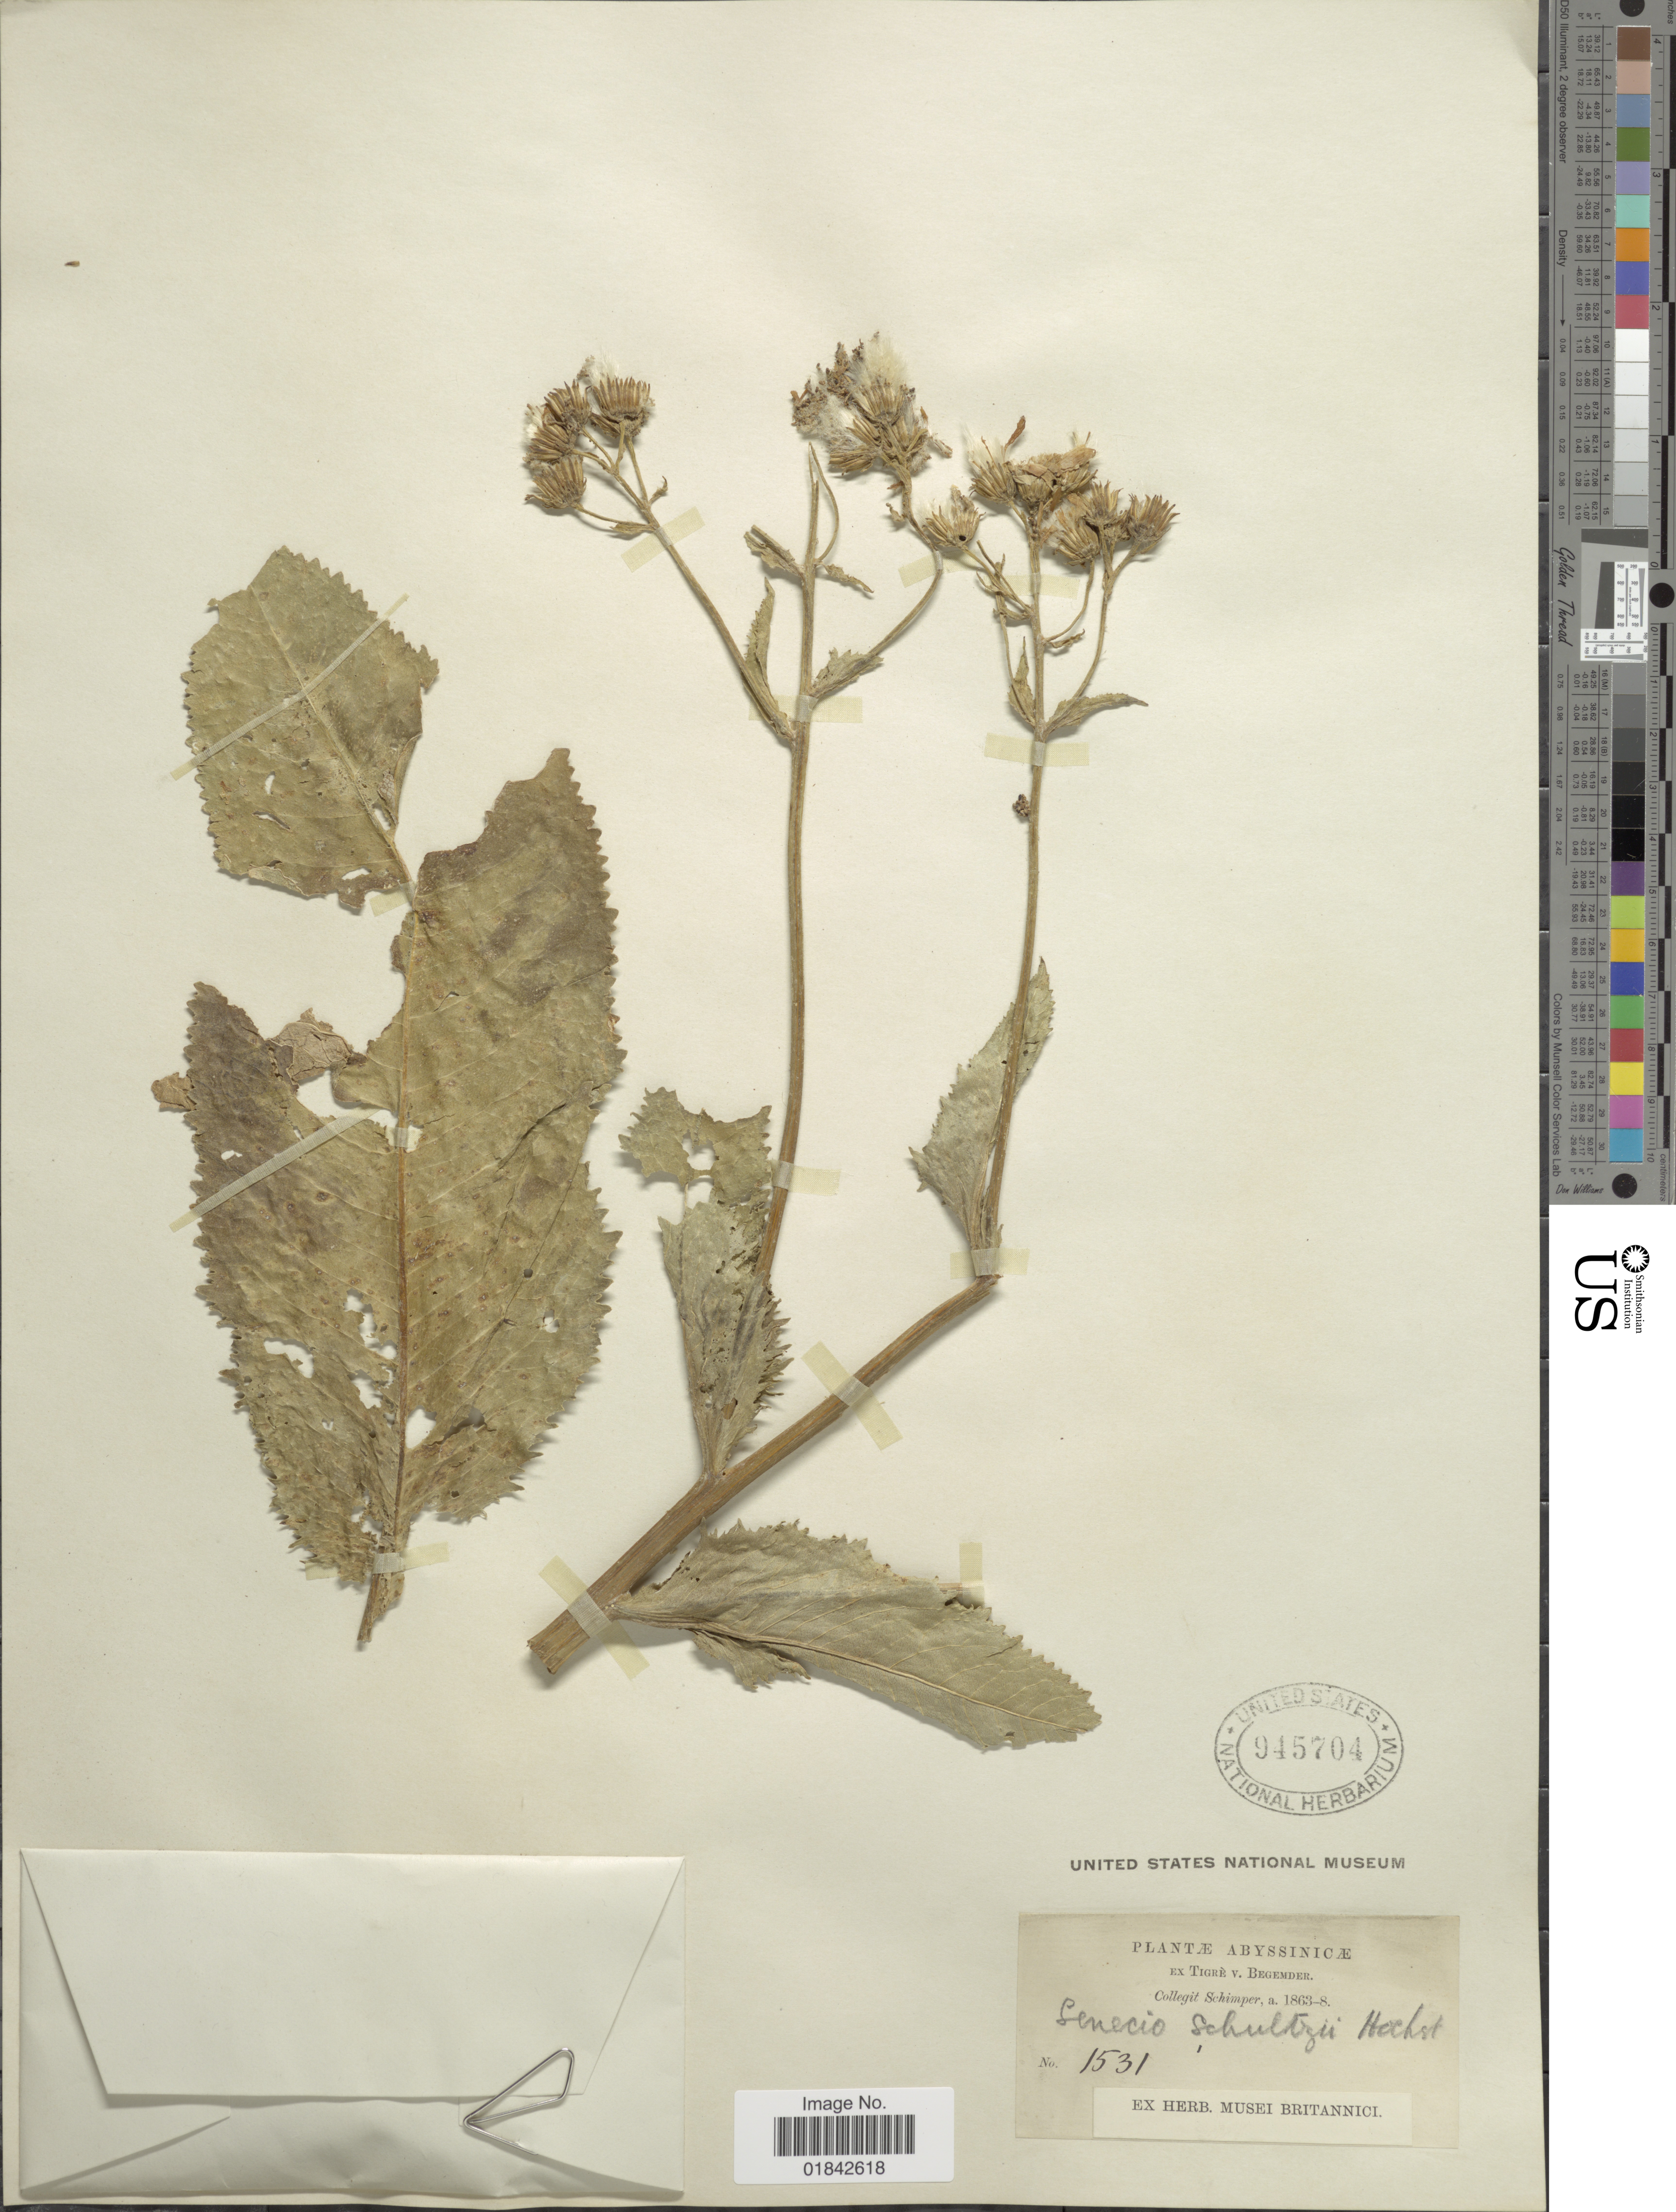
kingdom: Plantae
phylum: Tracheophyta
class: Magnoliopsida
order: Asterales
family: Asteraceae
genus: Senecio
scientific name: Senecio schultzii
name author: Hochst. ex A. Rich.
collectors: -. Schimper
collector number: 1531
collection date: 1863/1868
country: Eritrea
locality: Abyssinicae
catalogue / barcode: US 945704